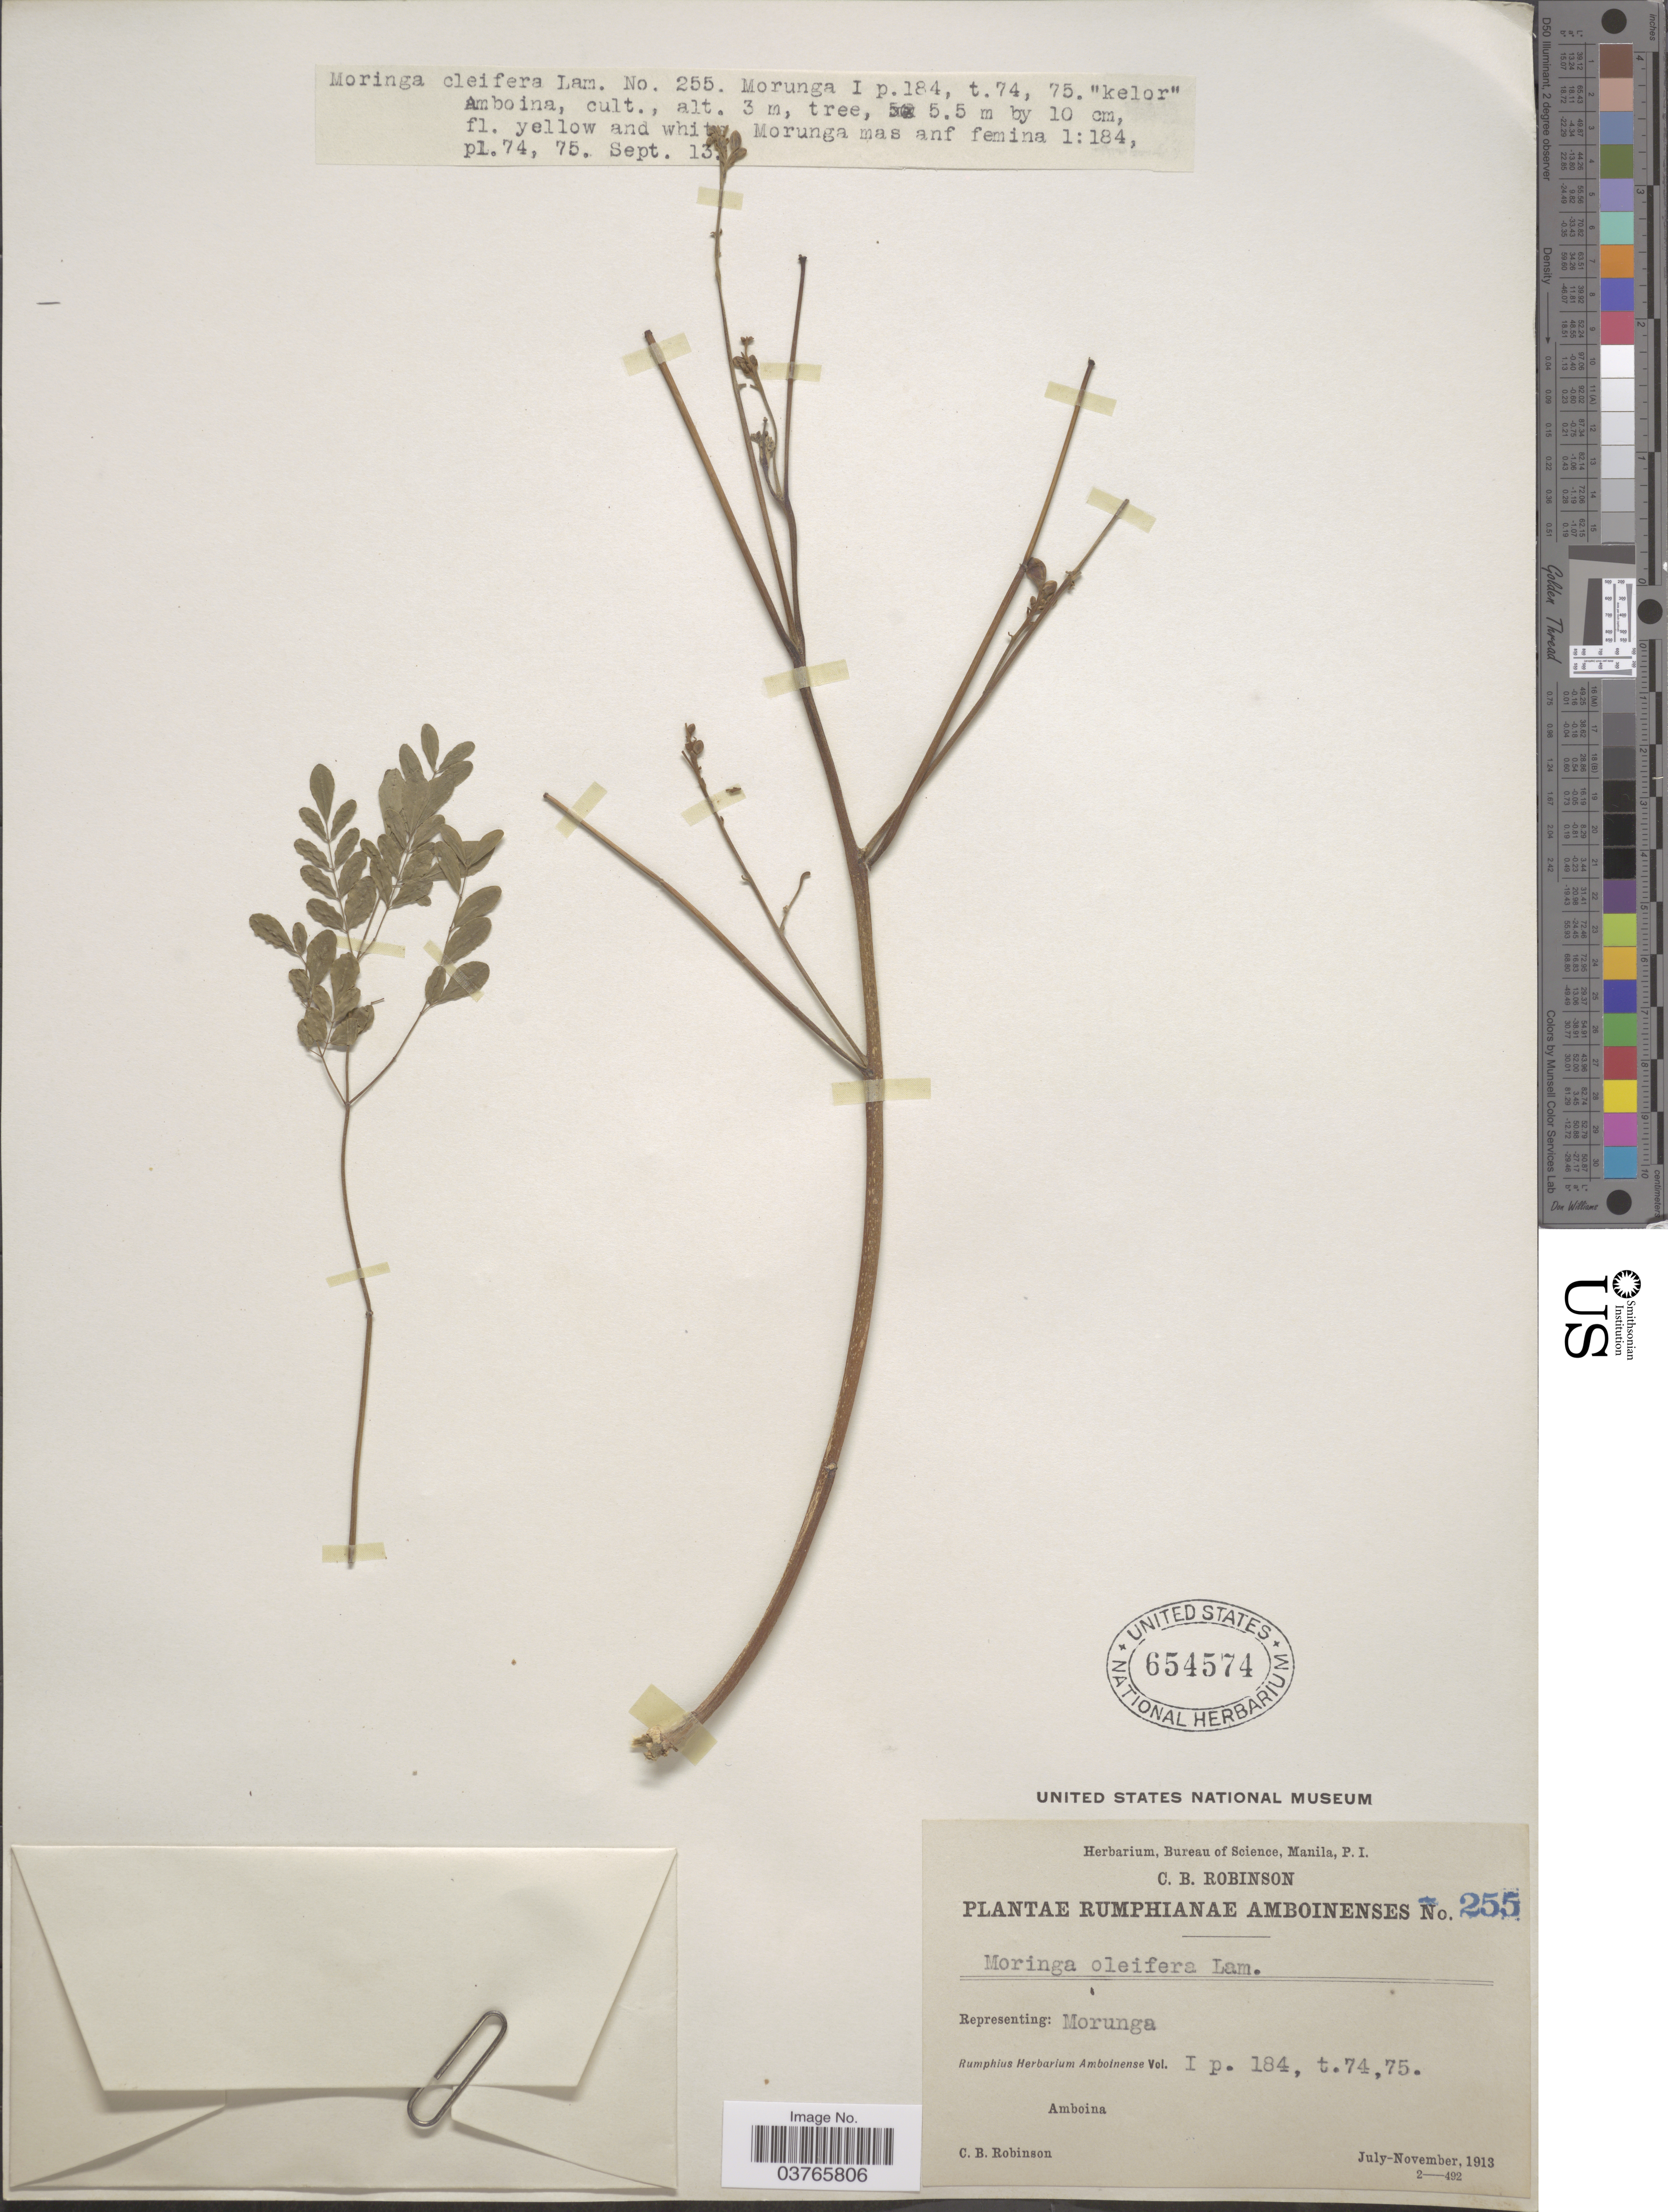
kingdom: Plantae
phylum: Tracheophyta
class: Magnoliopsida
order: Brassicales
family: Moringaceae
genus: Moringa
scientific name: Moringa oleifera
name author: Lam.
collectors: C. Robinson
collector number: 255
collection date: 1913-07/1913-11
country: Indonesia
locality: Rumphianae Amboinenses. Amboina.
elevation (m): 3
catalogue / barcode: US 654574